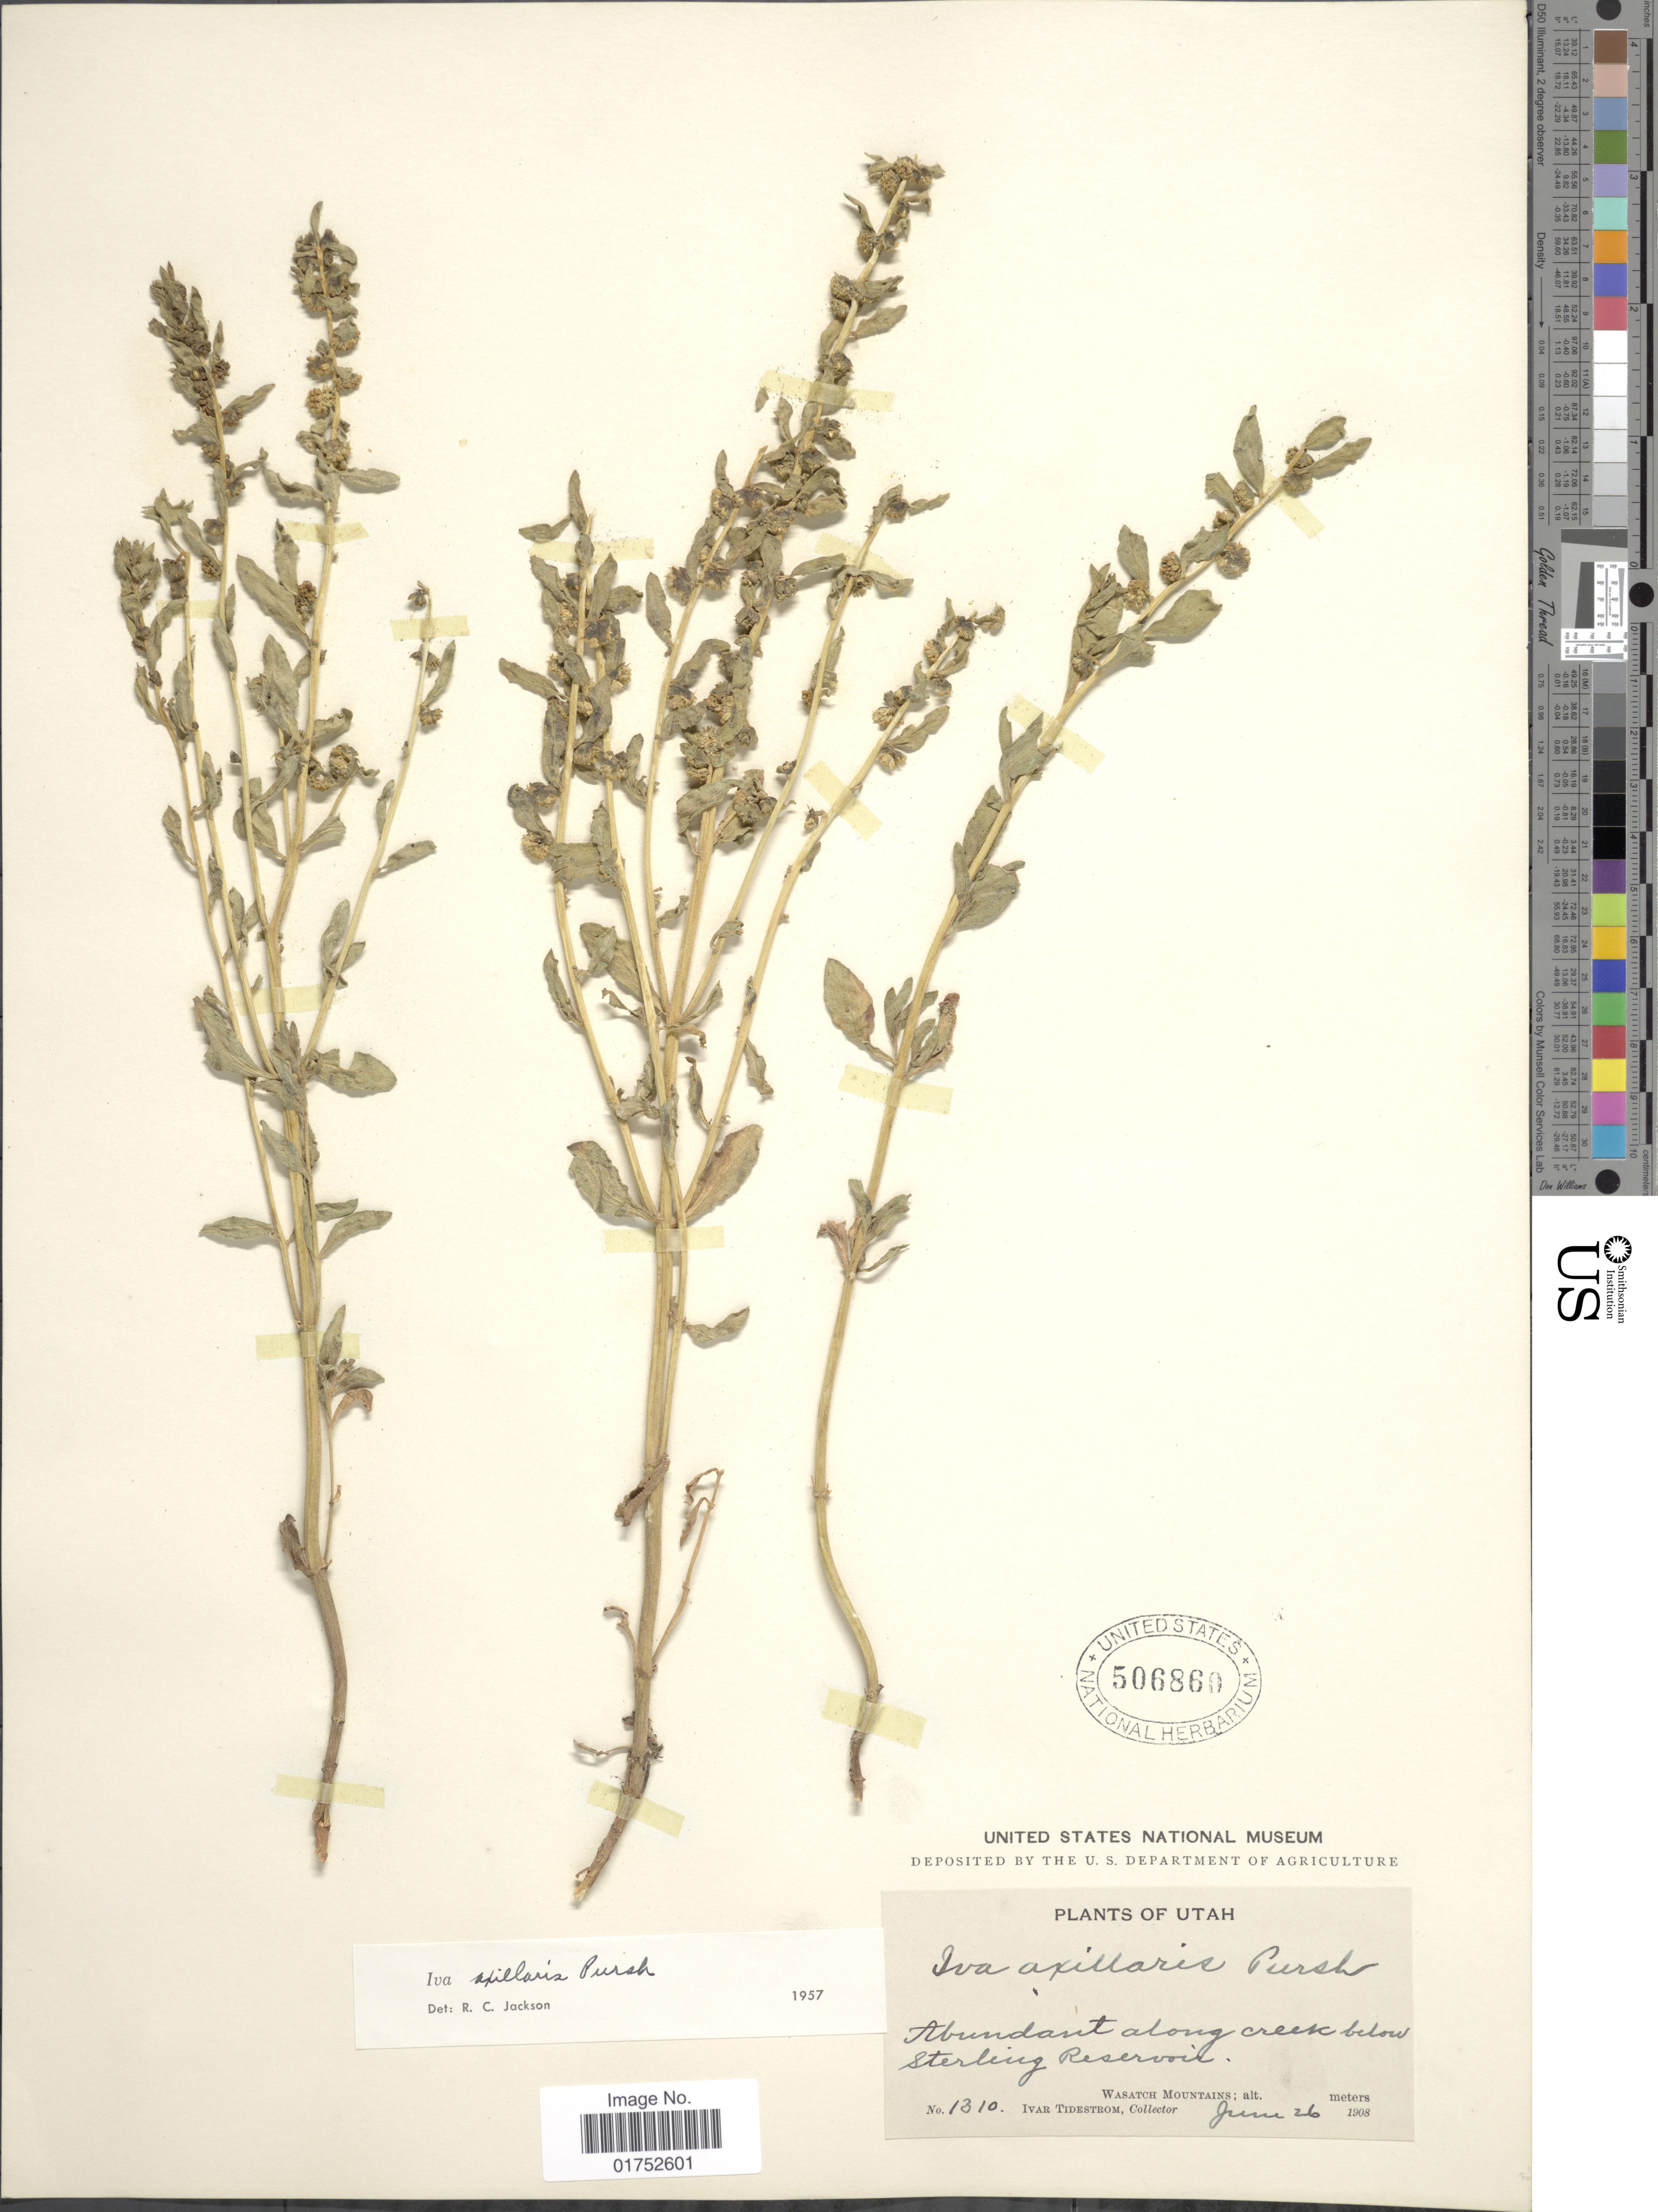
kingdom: Plantae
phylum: Tracheophyta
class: Magnoliopsida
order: Asterales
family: Asteraceae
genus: Iva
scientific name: Iva axillaris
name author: Pursh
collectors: I. F. Tidestrom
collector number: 1310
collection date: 1908-06-26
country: United States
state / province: Utah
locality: Along creek below Sterling Reservoir, Wasatch Mountains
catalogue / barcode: US 506860